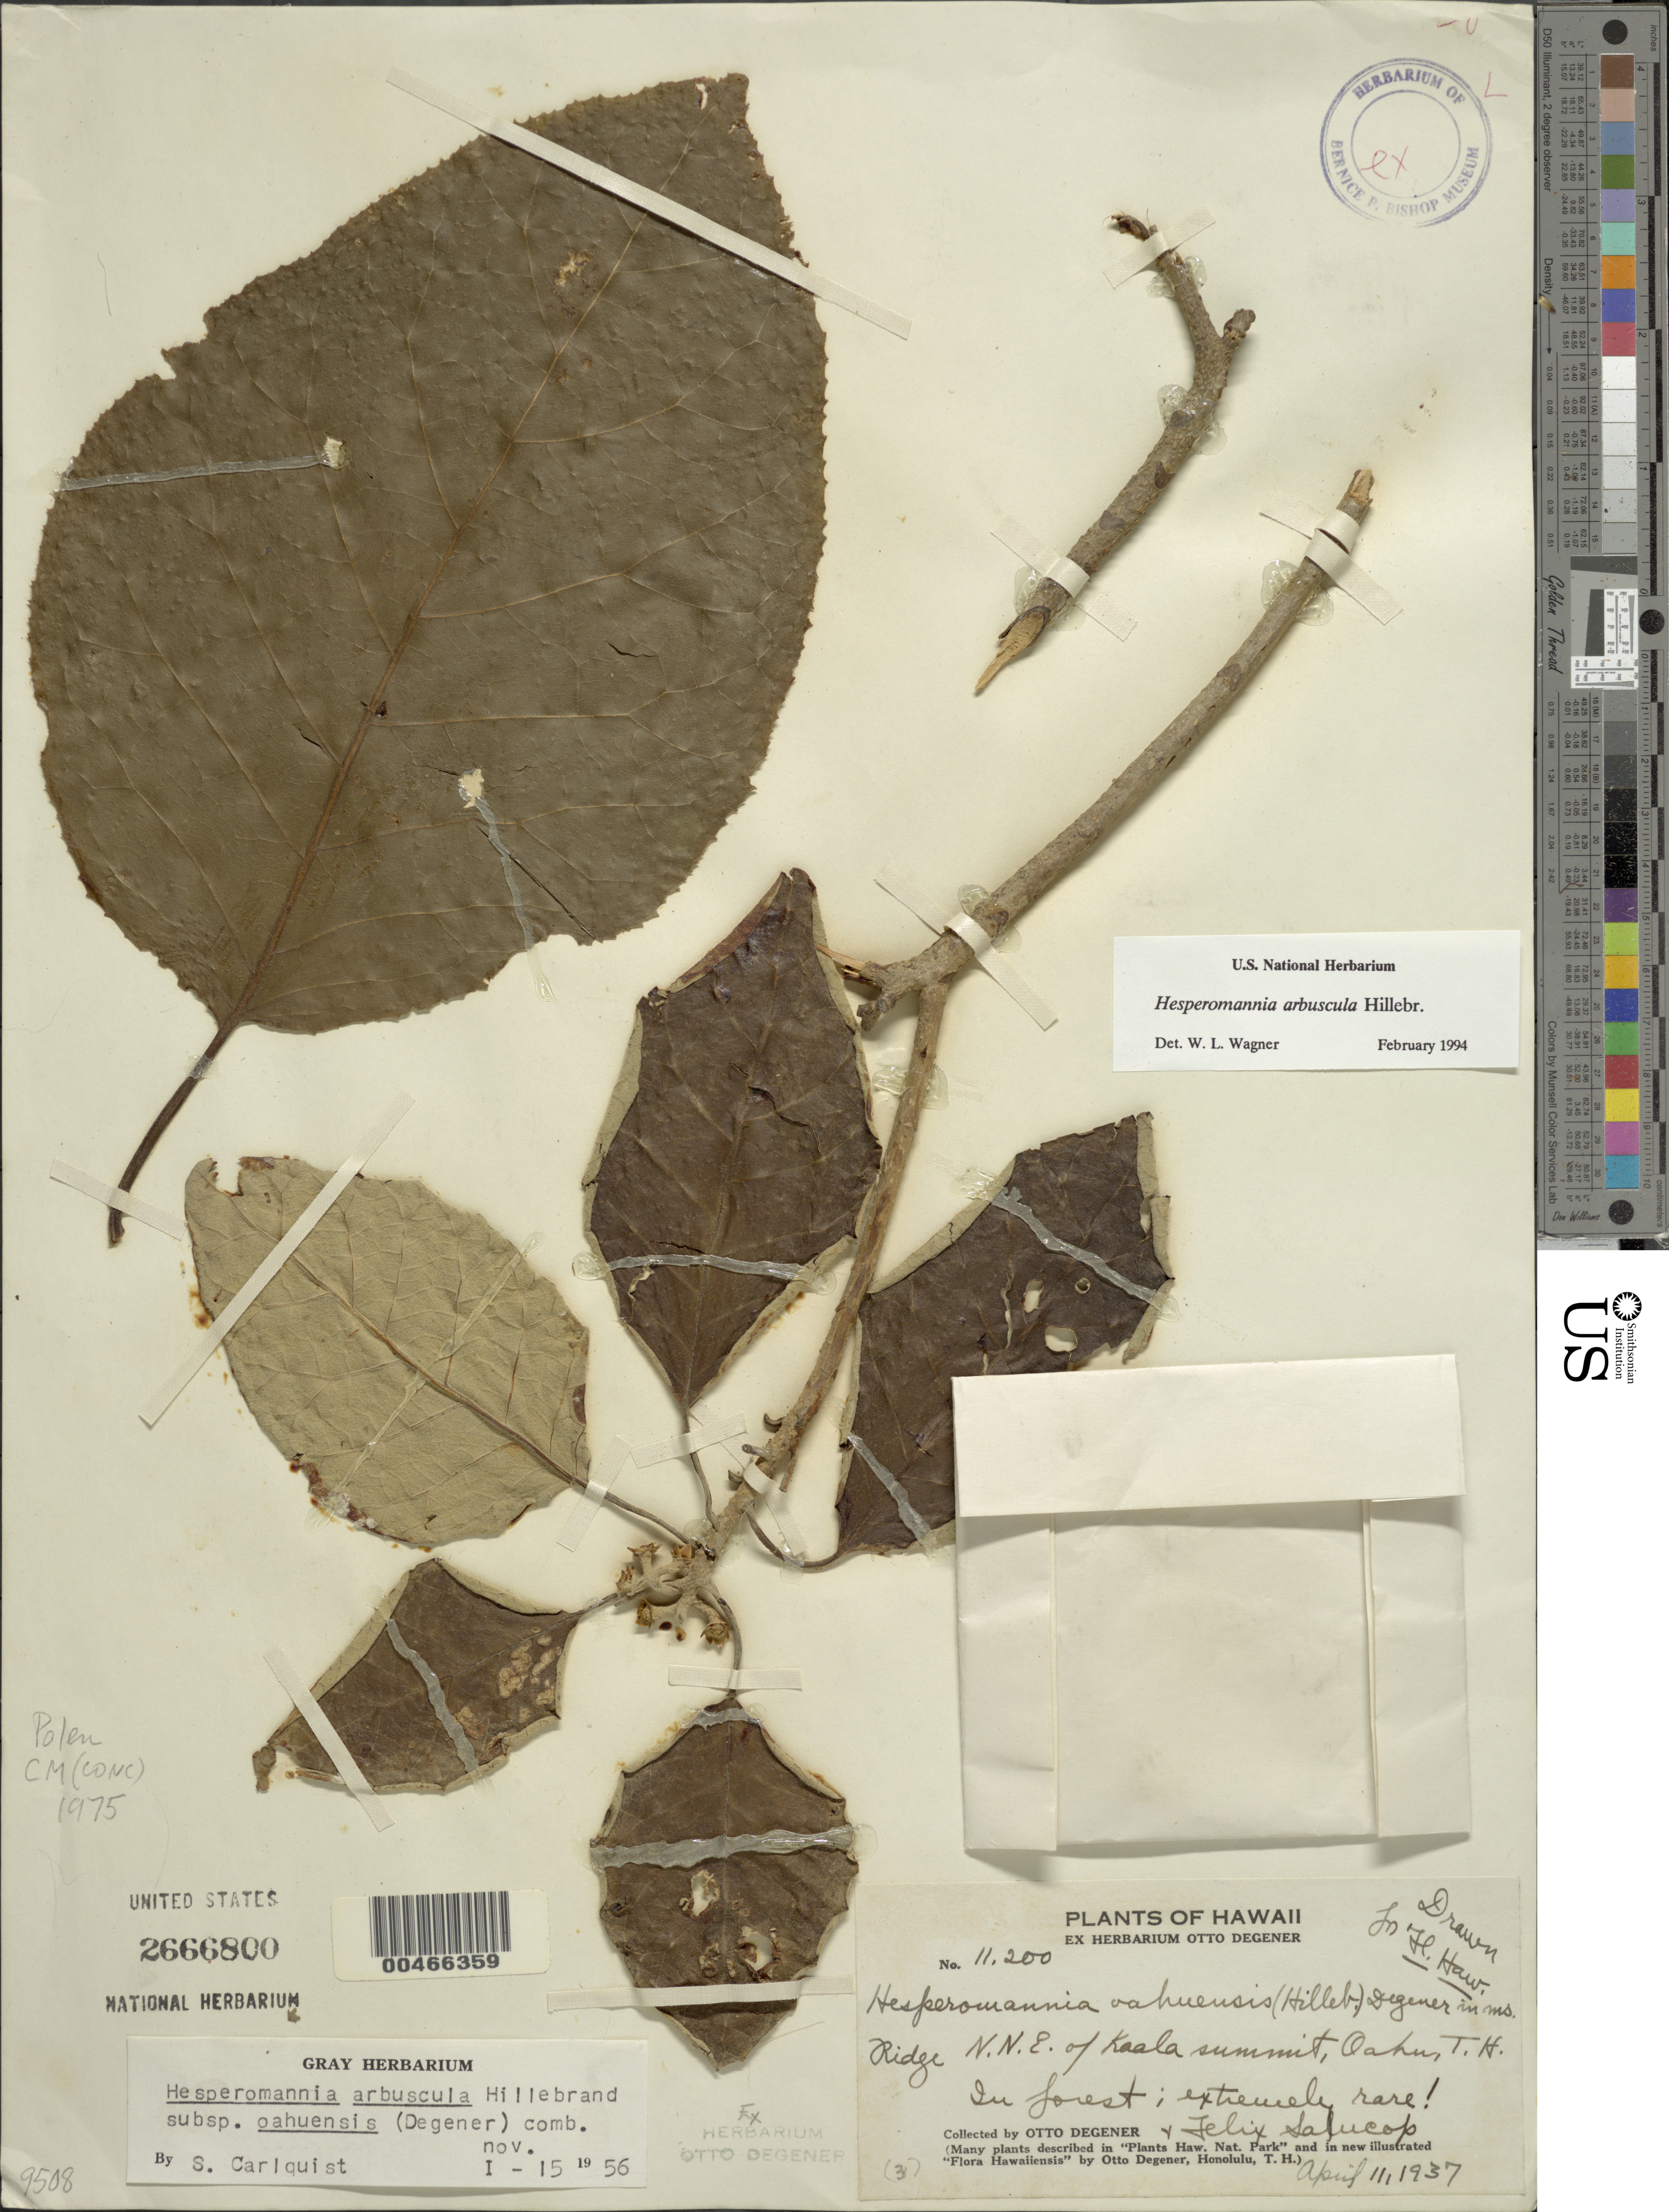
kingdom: Plantae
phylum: Tracheophyta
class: Magnoliopsida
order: Asterales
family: Asteraceae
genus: Hesperomannia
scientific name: Hesperomannia oahuensis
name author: (Hillebr.) O. Deg.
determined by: Wagner, W. L., (BOT), Smithsonian Institution - National Museum of Natural History (UNITED STATES)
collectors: O. Degener et al.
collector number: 11200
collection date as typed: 11 Apr 1937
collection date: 1937-04-11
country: United States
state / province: Hawaii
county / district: Honolulu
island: Oahu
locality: Ridge NNE of Kaala summit.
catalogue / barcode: US 2666800